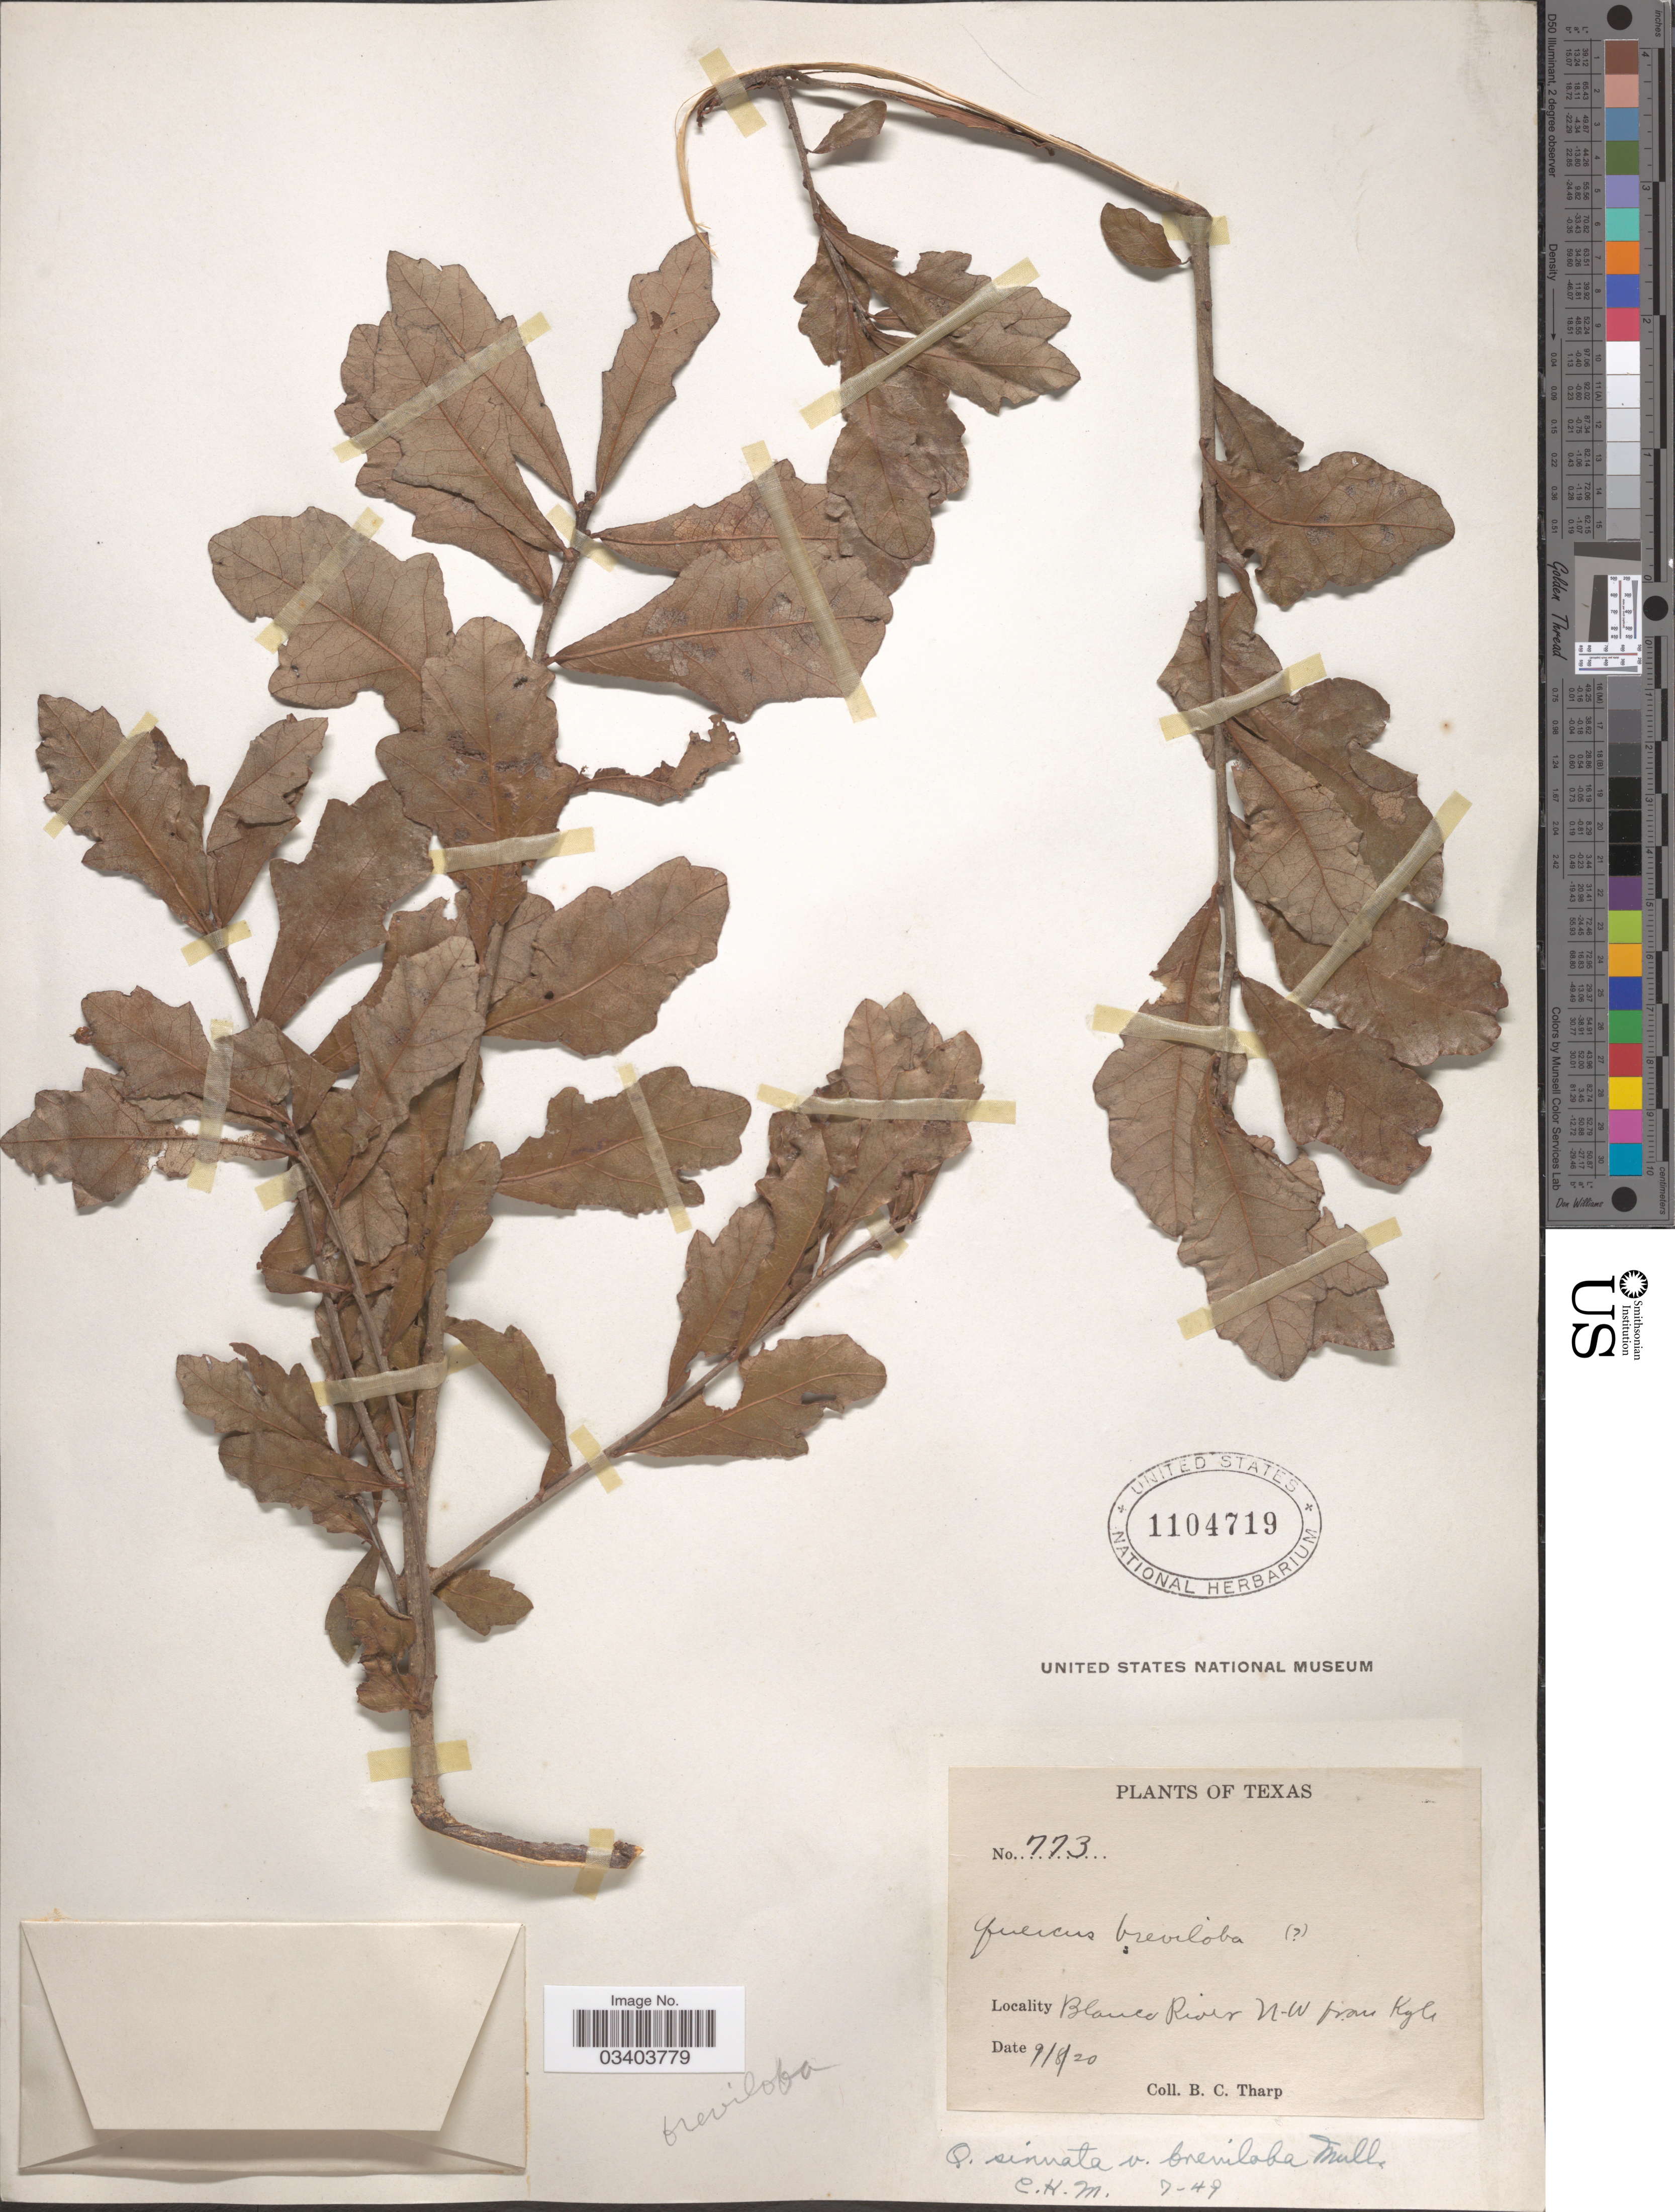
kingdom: Plantae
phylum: Tracheophyta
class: Magnoliopsida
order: Fagales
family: Fagaceae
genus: Quercus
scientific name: Quercus breviloba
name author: (Torr.) Sarg.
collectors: B. C. Tharp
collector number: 773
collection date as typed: Transcribed d/m/y: 8/9/20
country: United States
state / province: Texas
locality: Blanco River N-W from Kyle.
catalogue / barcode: US 1104719